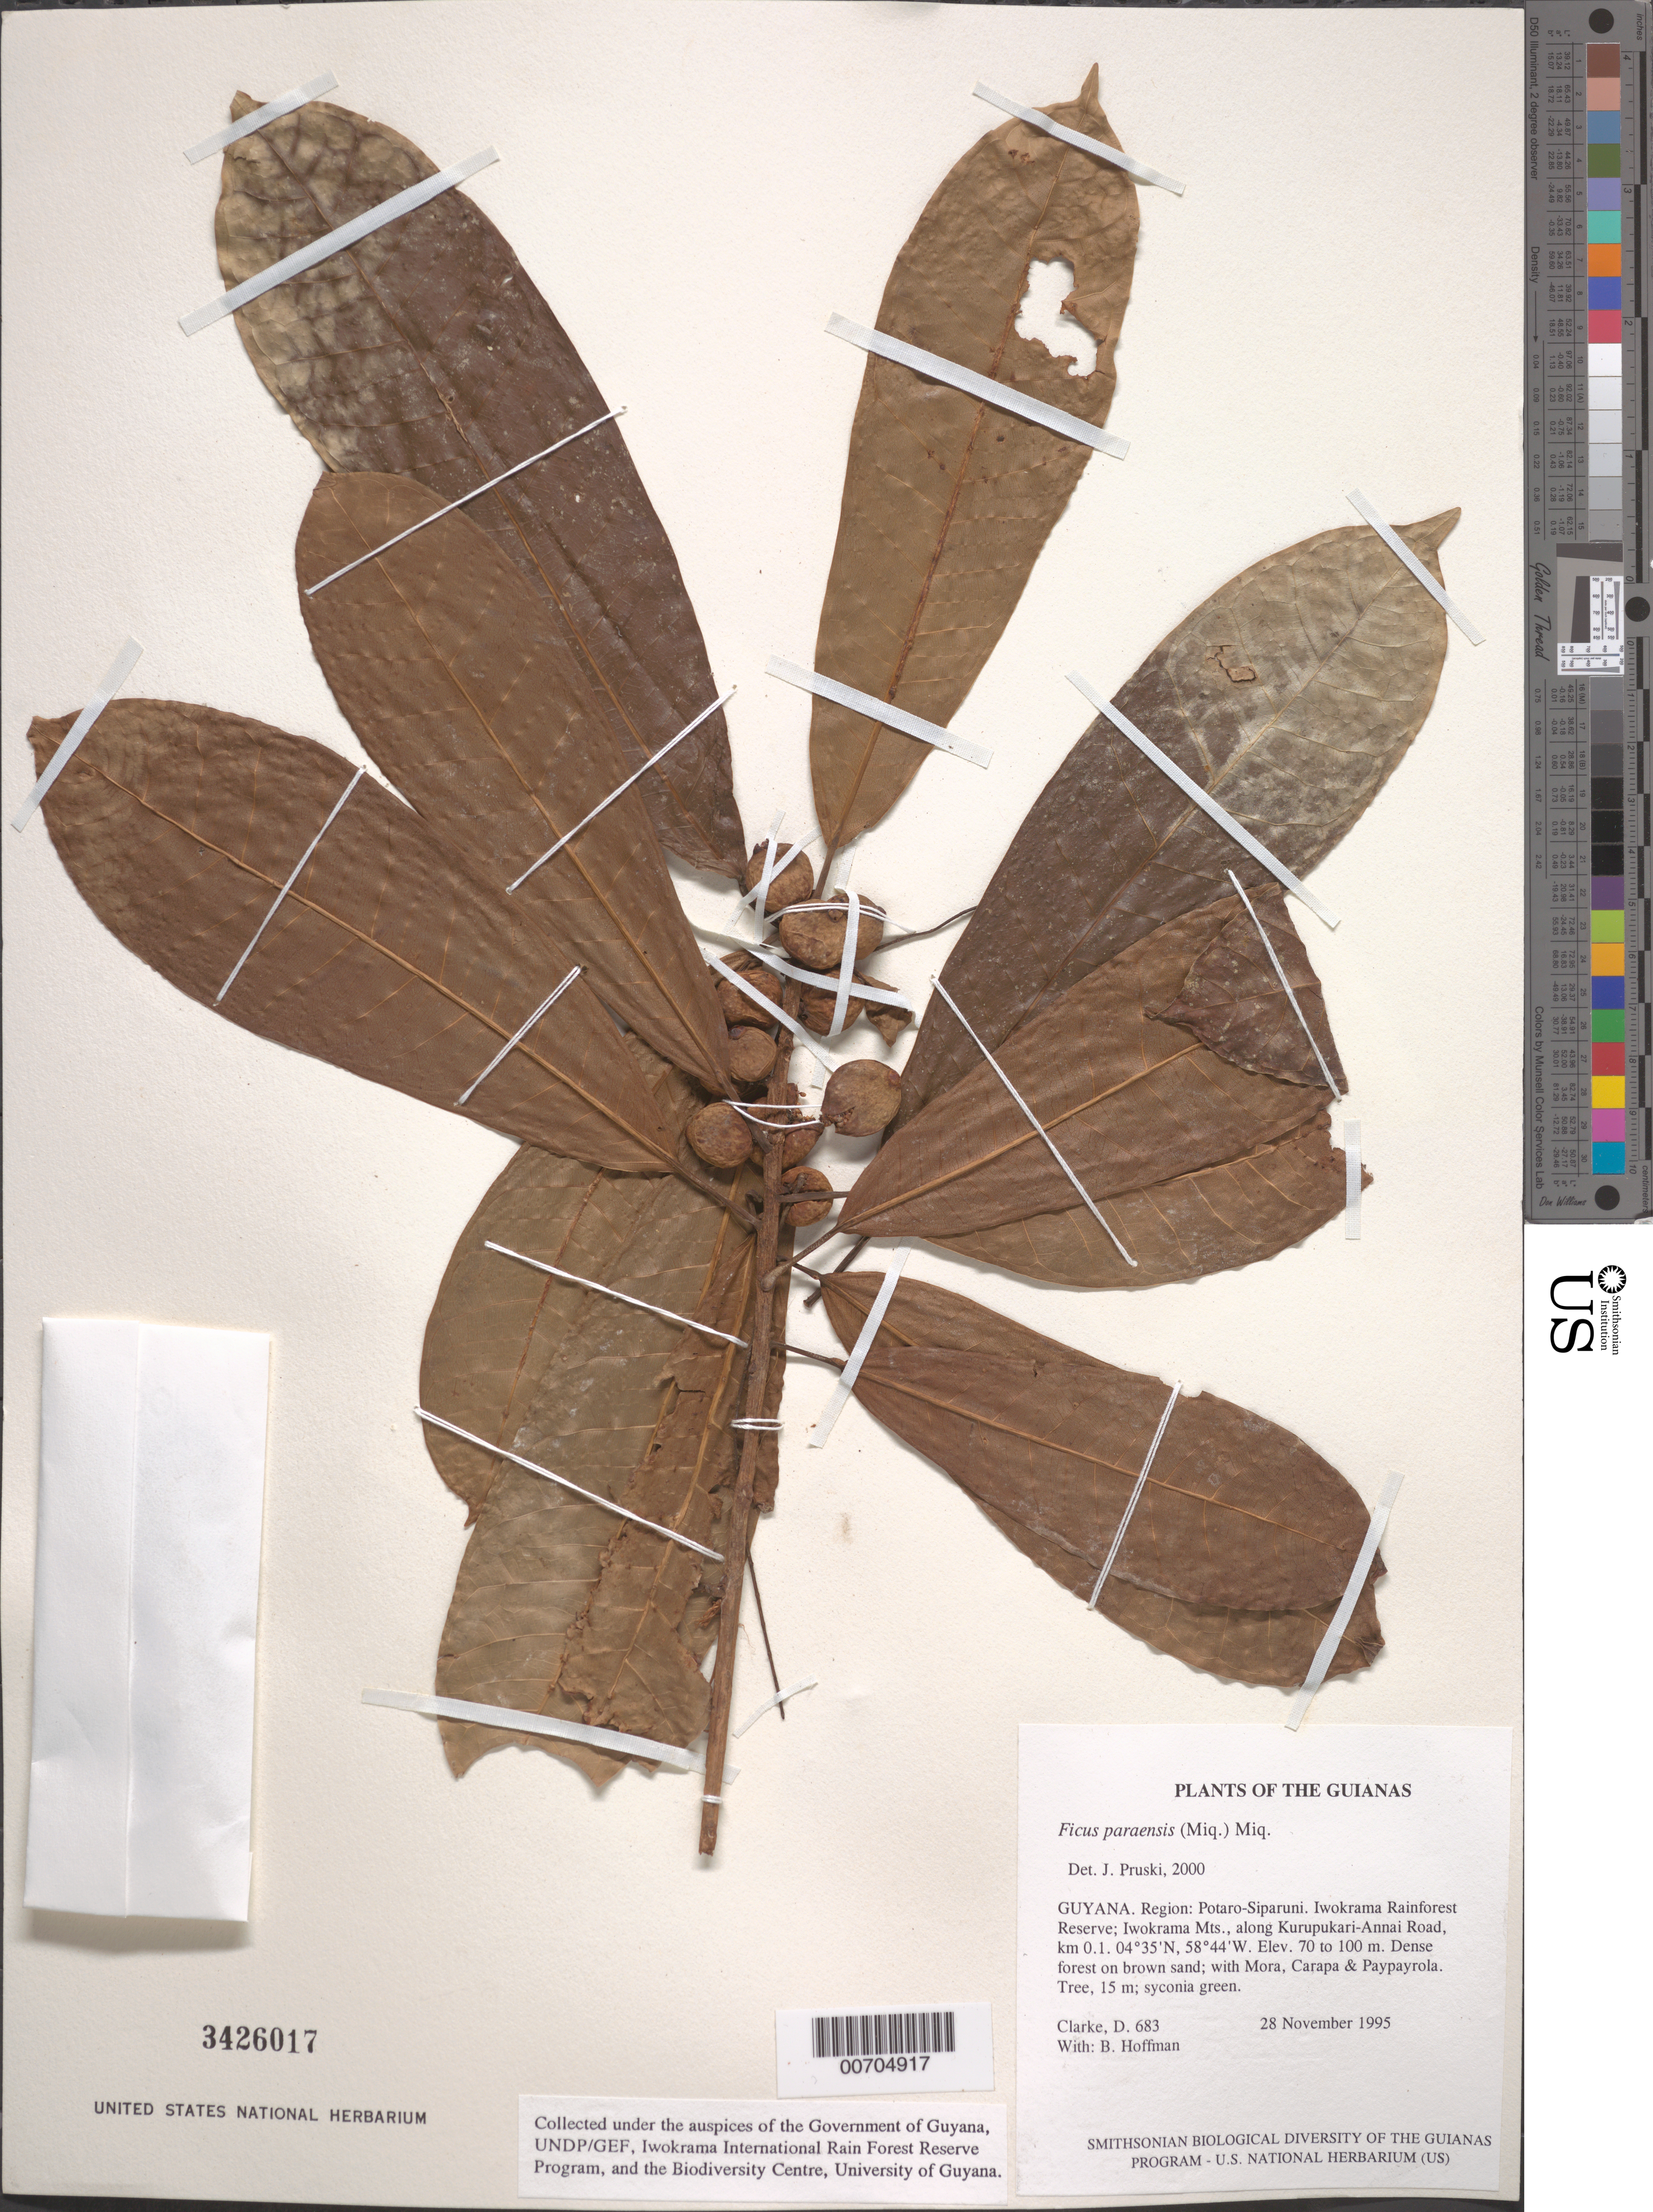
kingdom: Plantae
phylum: Tracheophyta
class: Magnoliopsida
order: Rosales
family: Moraceae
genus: Ficus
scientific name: Ficus paraensis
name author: (Miq.) Miq.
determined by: Pruski, J. F.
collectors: H. D. Clarke & B. Hoffman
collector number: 683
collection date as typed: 28 November 1995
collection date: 1995-11-28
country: Guyana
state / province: Potaro-Siparuni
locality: Iwokrama Rainforest Reserve; Iwokrama Mts., along Kurupukari-Annai Road, km 0.1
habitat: Dense forest on brown sand; with Mora, Carapa & Paypayrola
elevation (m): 70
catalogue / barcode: US 3426017